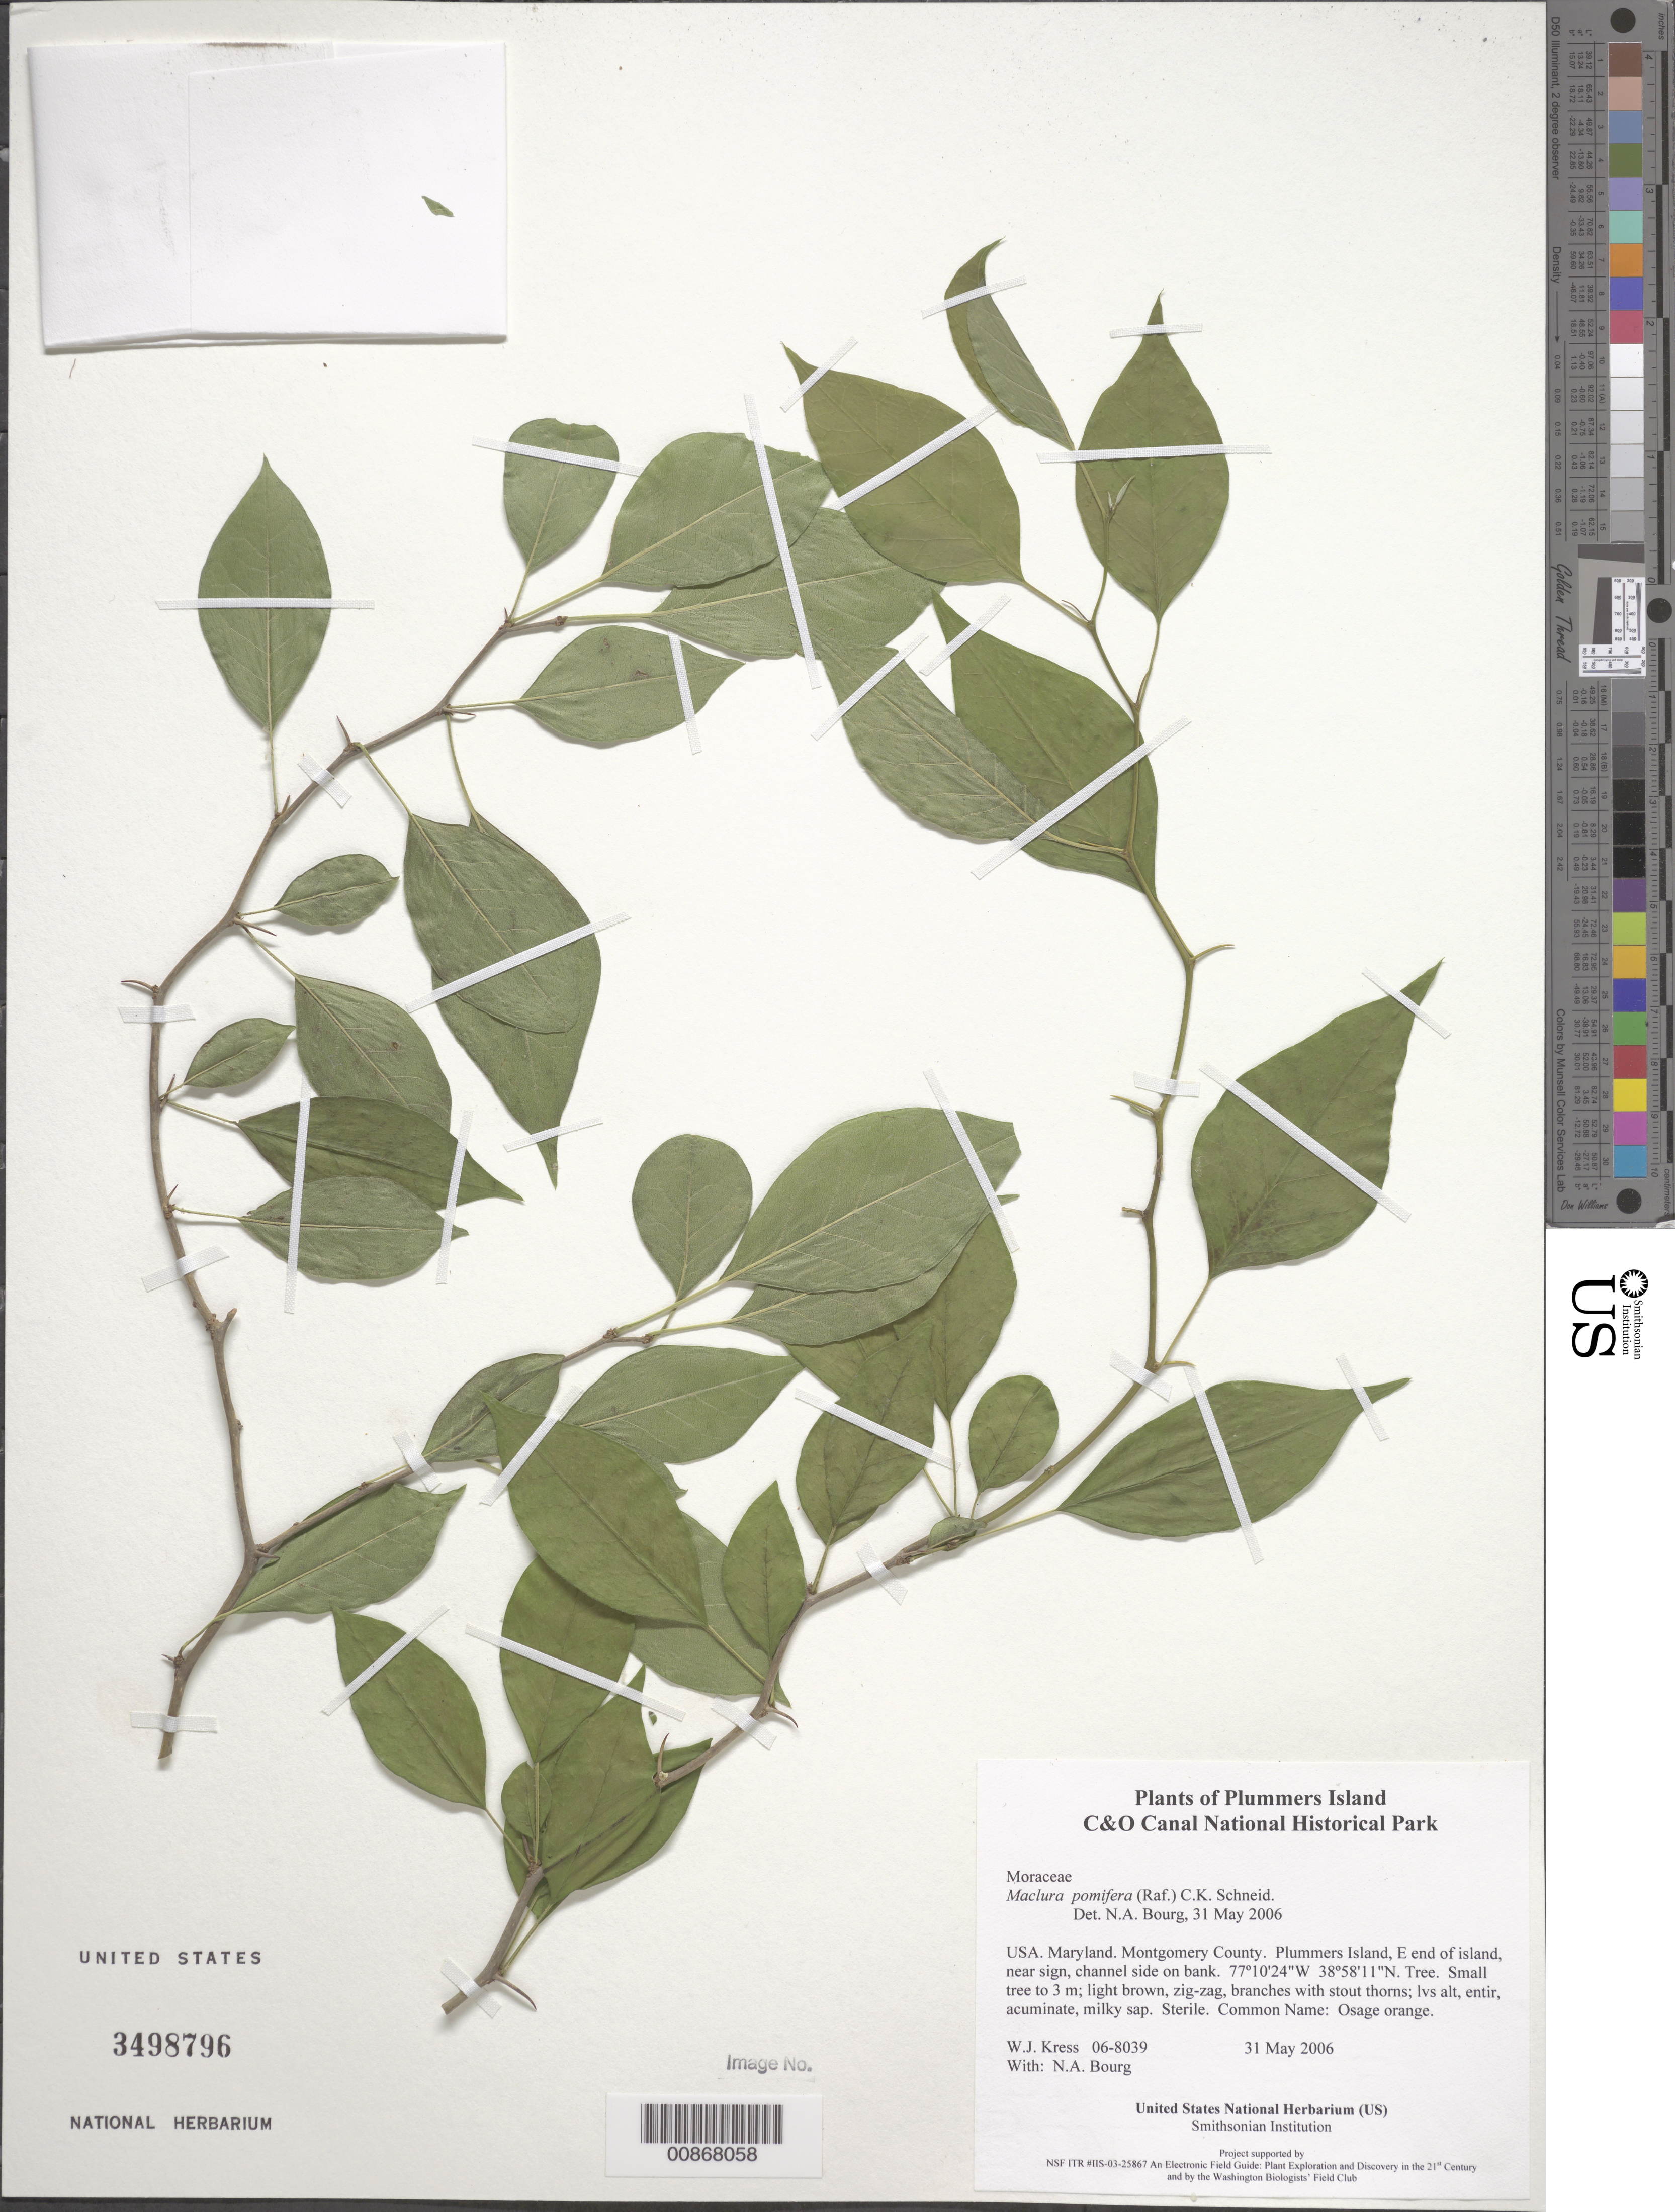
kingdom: Plantae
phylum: Tracheophyta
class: Magnoliopsida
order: Rosales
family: Moraceae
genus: Maclura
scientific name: Maclura pomifera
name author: (Raf.) C.K. Schneid.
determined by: Bourg, N. A.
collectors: W. J. Kress & N. A. Bourg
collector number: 06-8039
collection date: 2006-05-31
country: United States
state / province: Maryland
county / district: Montgomery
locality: Chesapeake and Ohio Canal National Historical Park, Plummers Island, E end crossing rocks.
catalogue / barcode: US 3498796